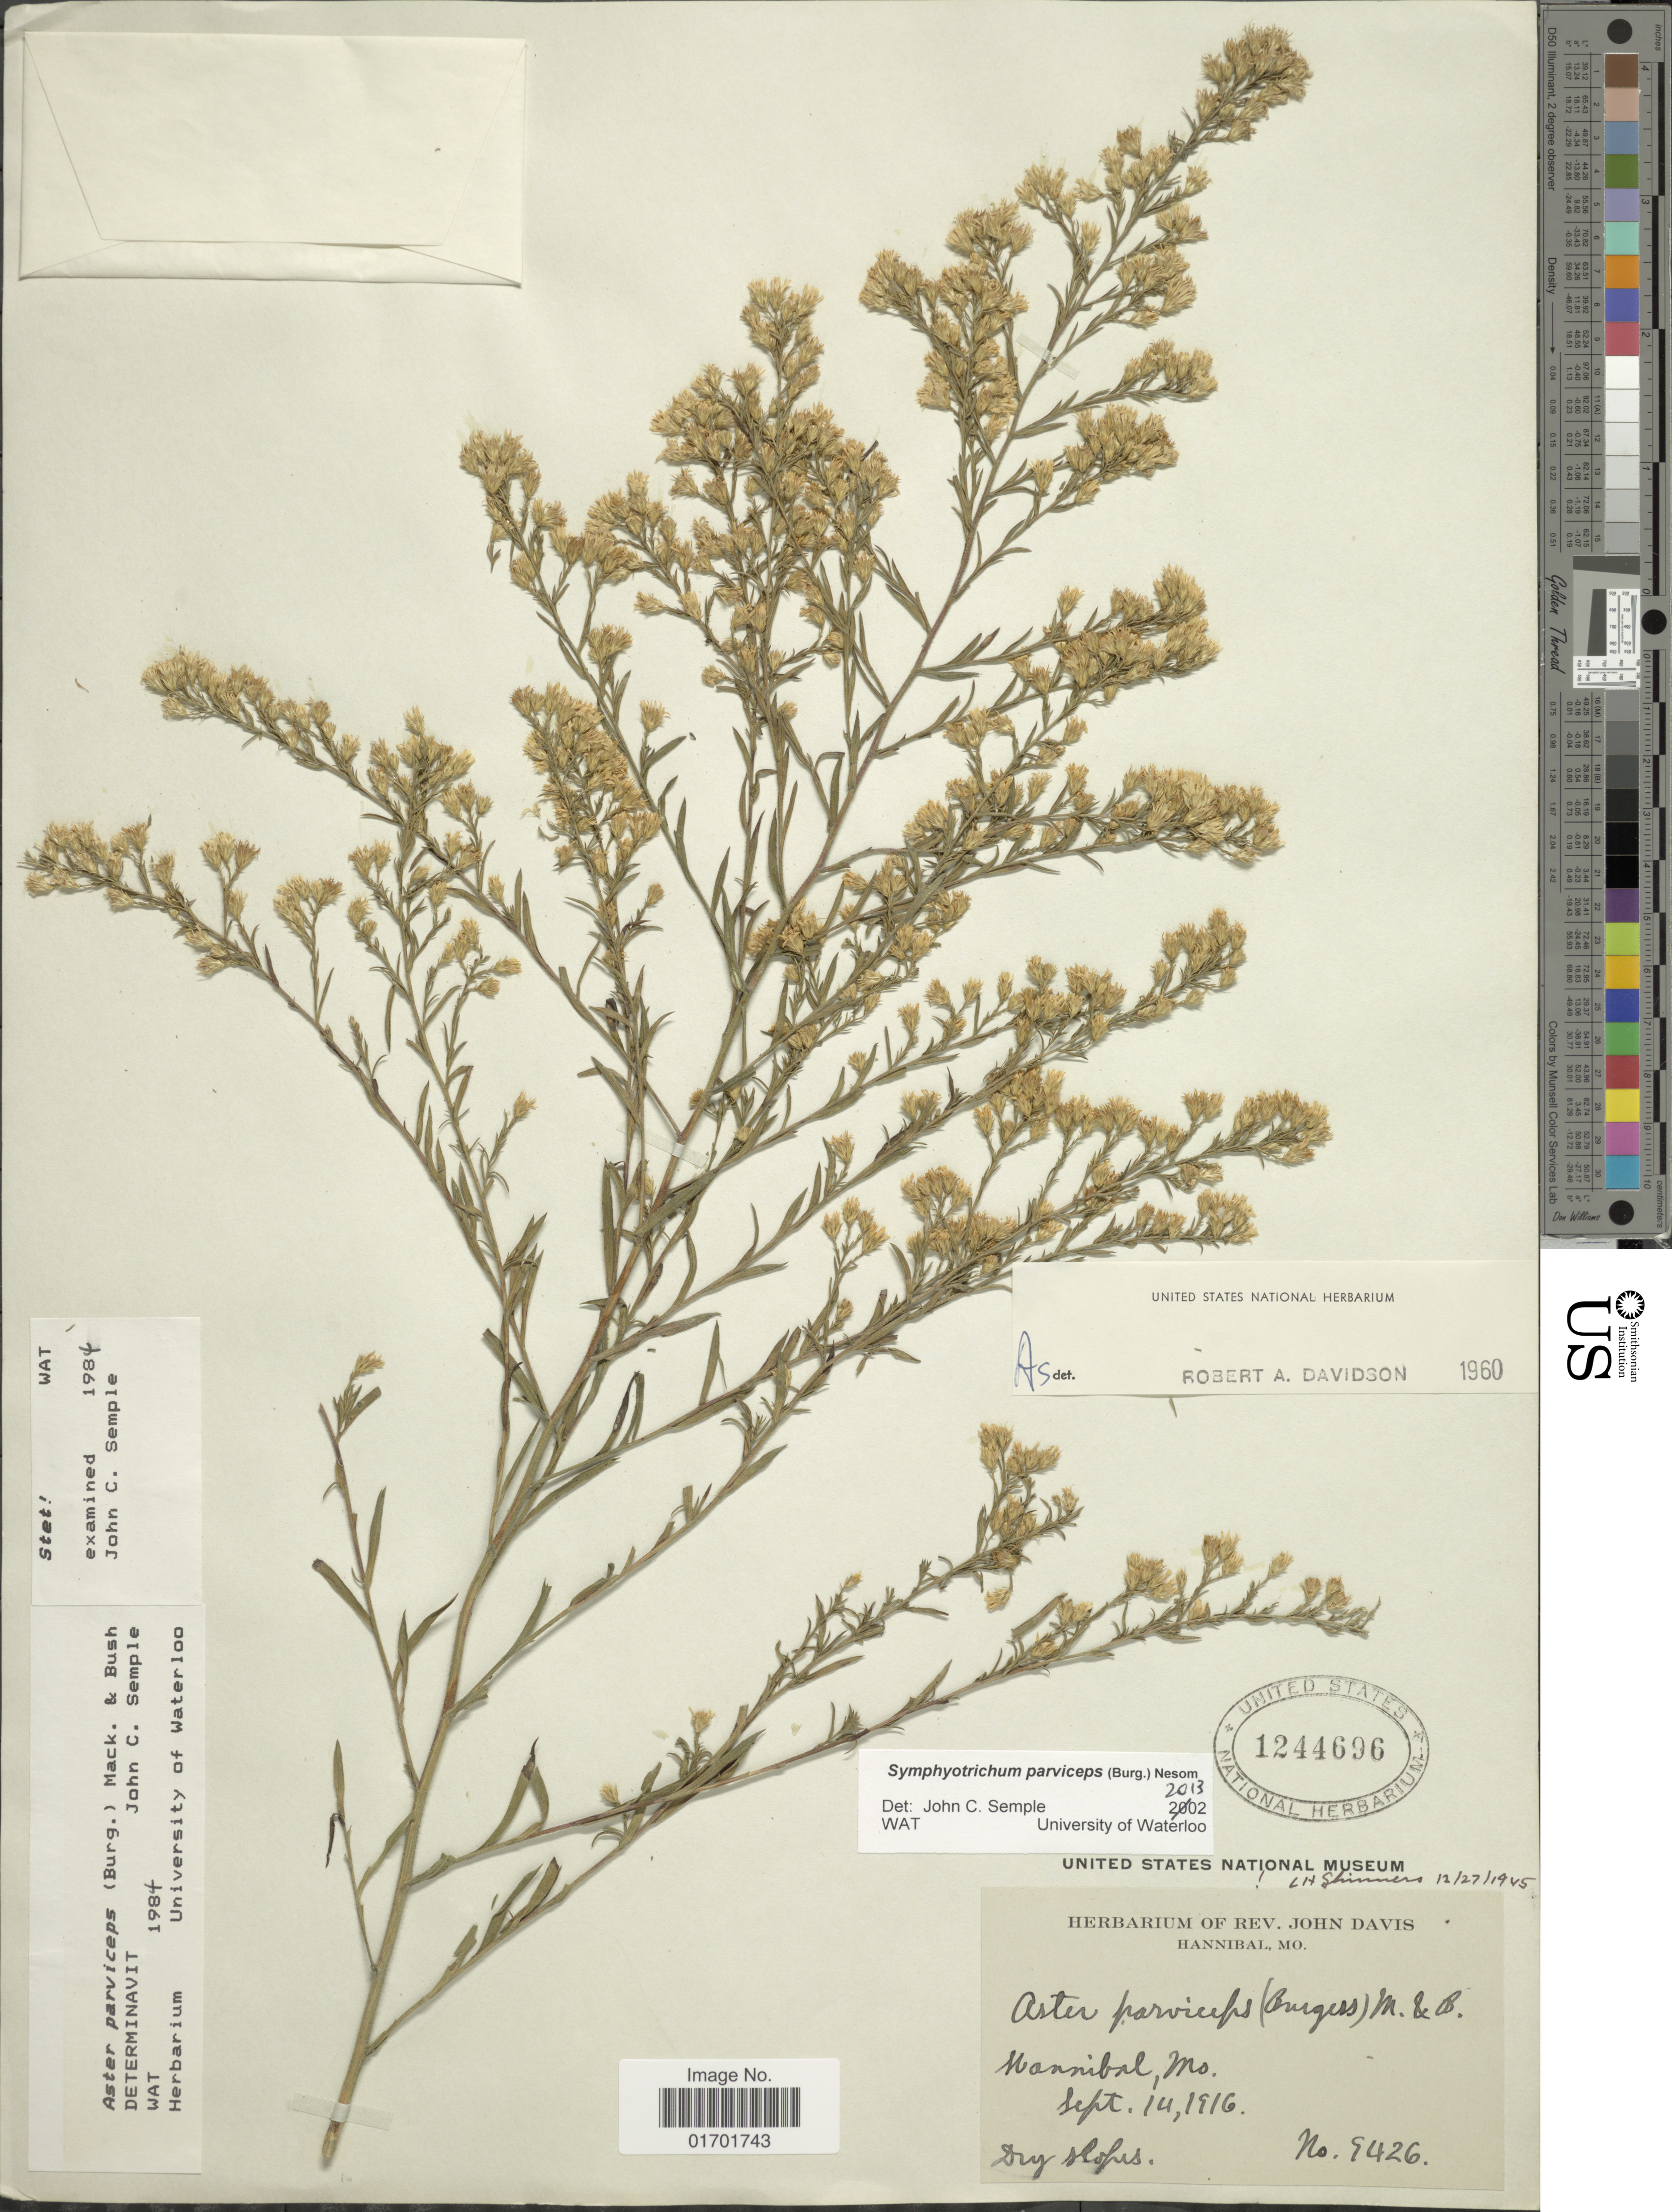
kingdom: Plantae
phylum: Tracheophyta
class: Magnoliopsida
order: Asterales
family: Asteraceae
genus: Symphyotrichum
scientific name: Symphyotrichum parviceps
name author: G.L. Nesom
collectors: ex herb. Rev. John Davis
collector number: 9426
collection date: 1916-09-14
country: United States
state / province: Missouri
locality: Hannibal.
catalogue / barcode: US 1244696